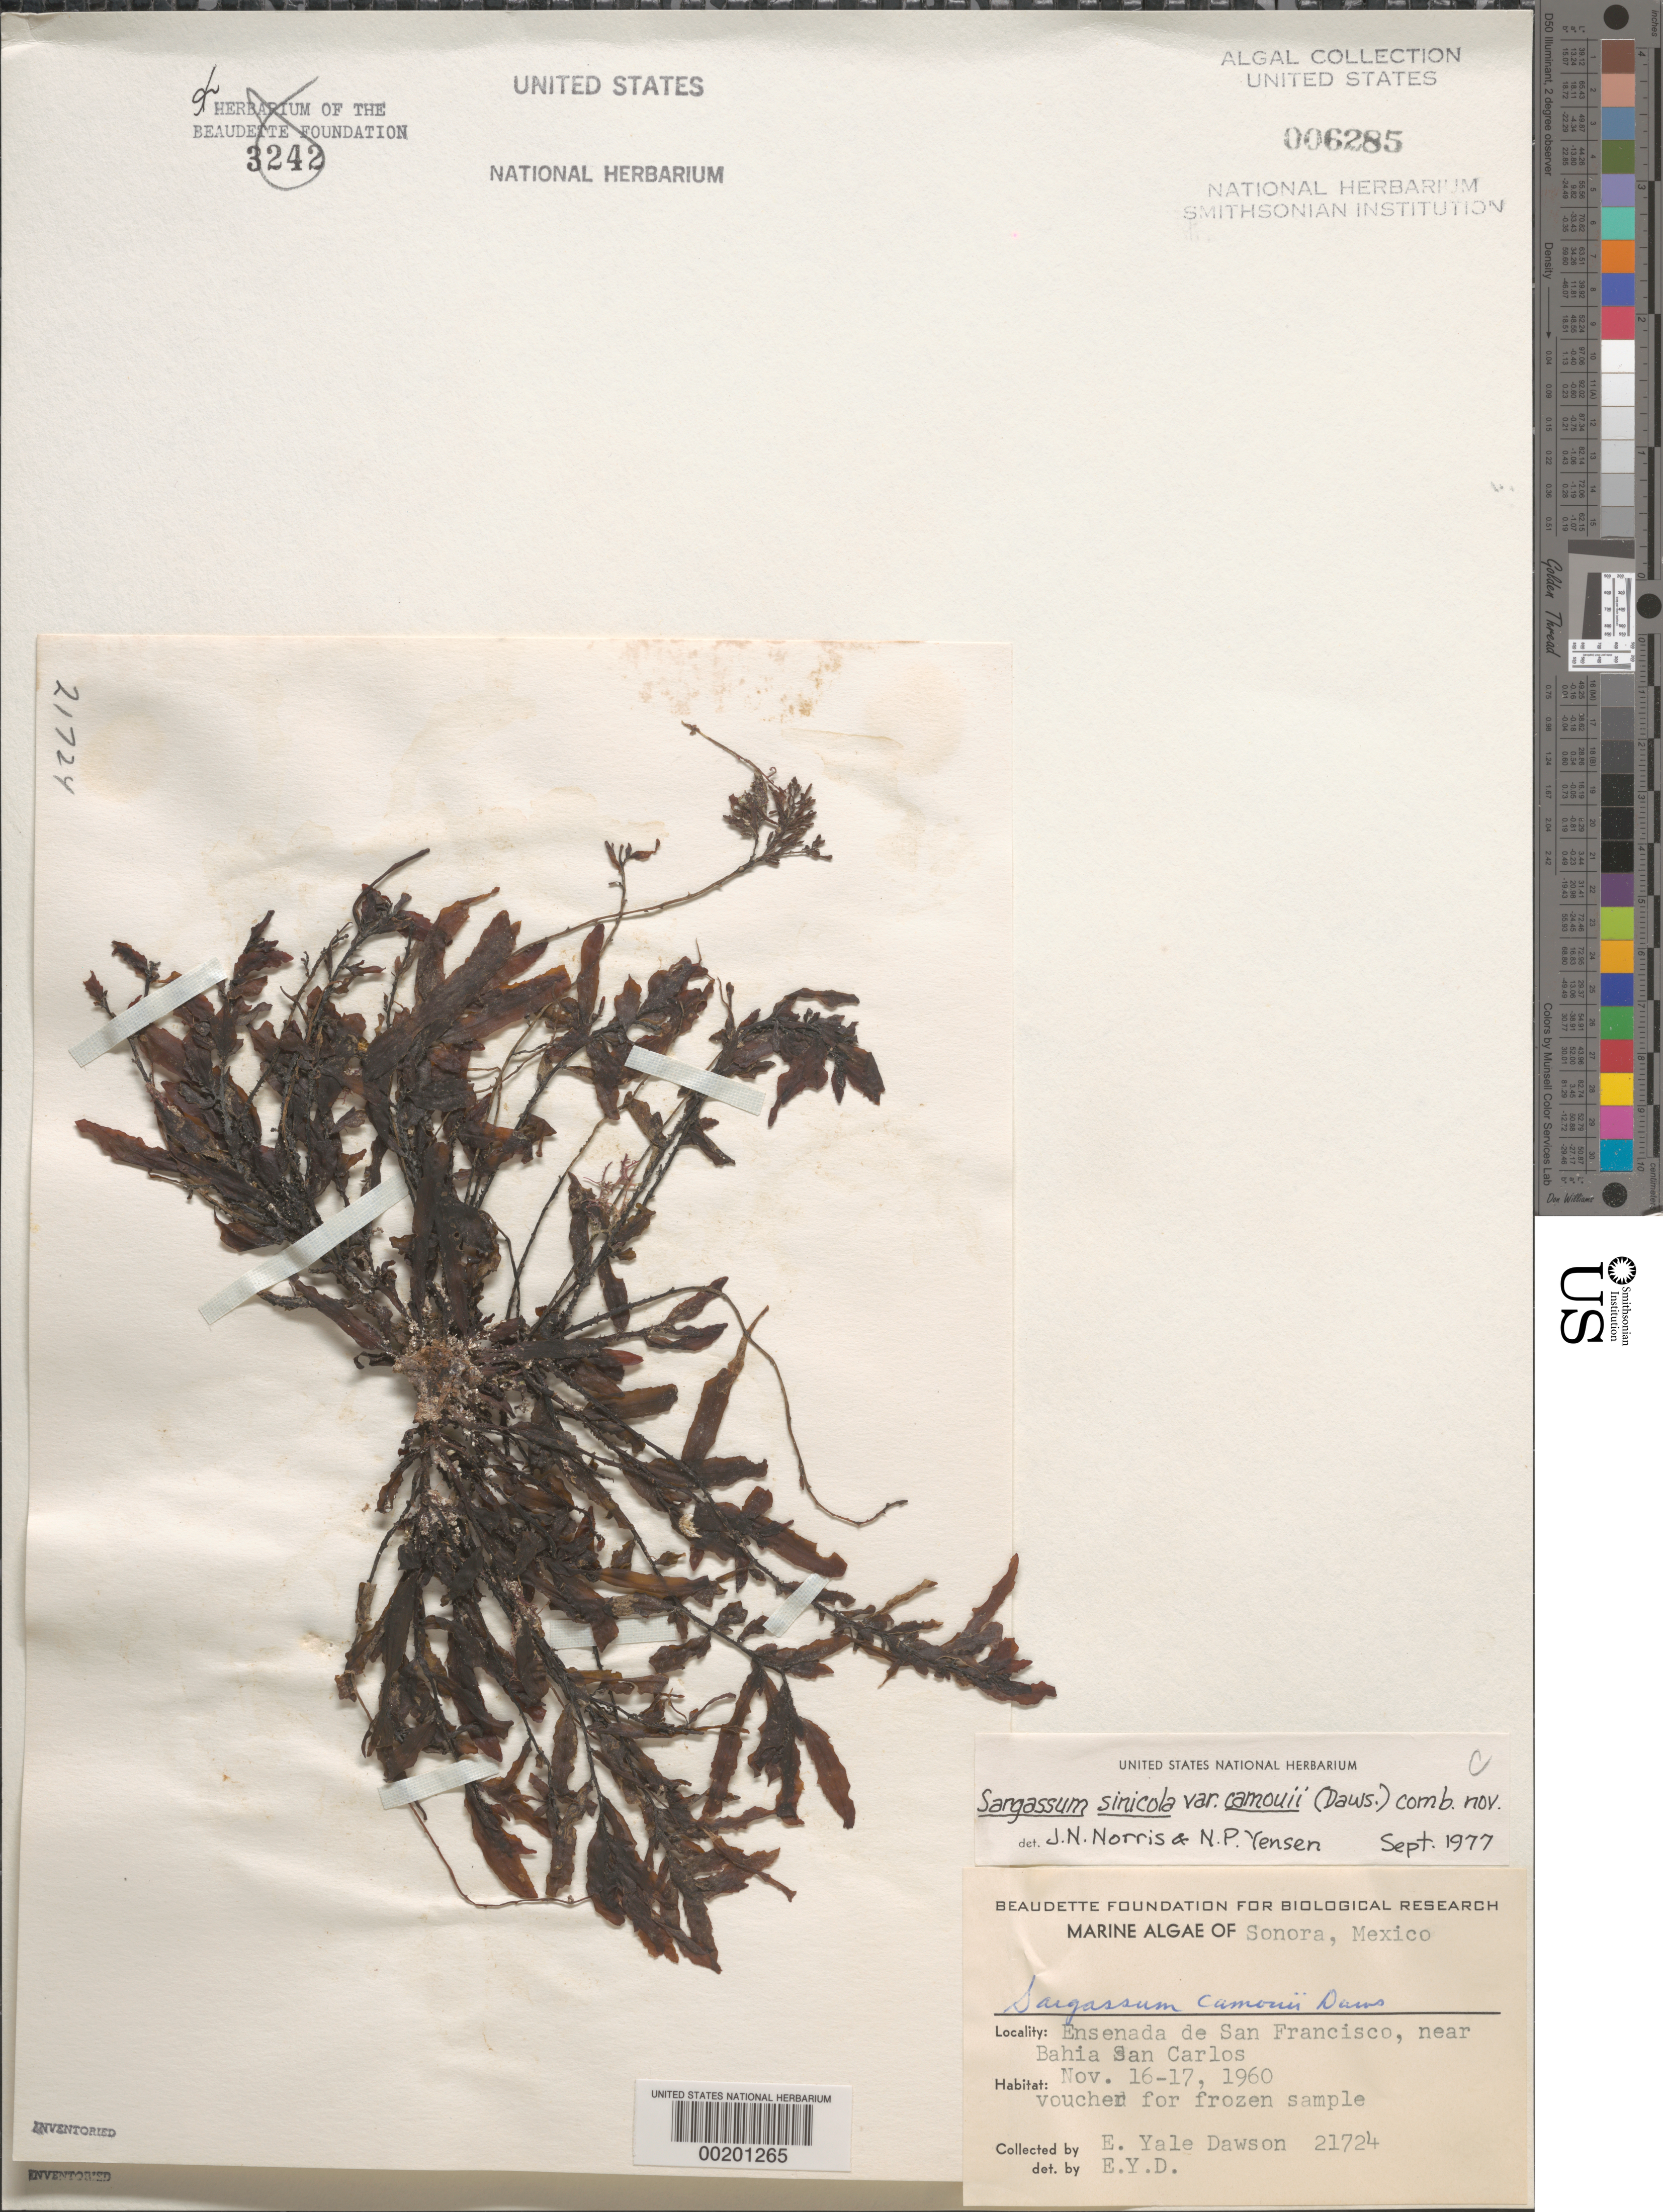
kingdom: Chromista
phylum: Ochrophyta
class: Phaeophyceae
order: Fucales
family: Sargassaceae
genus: Sargassum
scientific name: Sargassum sinicola var. camouii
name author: (E.Y. Dawson) J.N. Norris & Yensen in McCourt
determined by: Norris, J. N.; Yensen, N. P.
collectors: E. Y. Dawson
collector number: EYD 21724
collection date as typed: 16 Nov 1960 TO 17 Nov 1960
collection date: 1960-11-16/1960-11-17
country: Mexico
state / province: Sonora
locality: Ensenada de San Francisco, near Bahia San Carlos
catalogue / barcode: US 6285